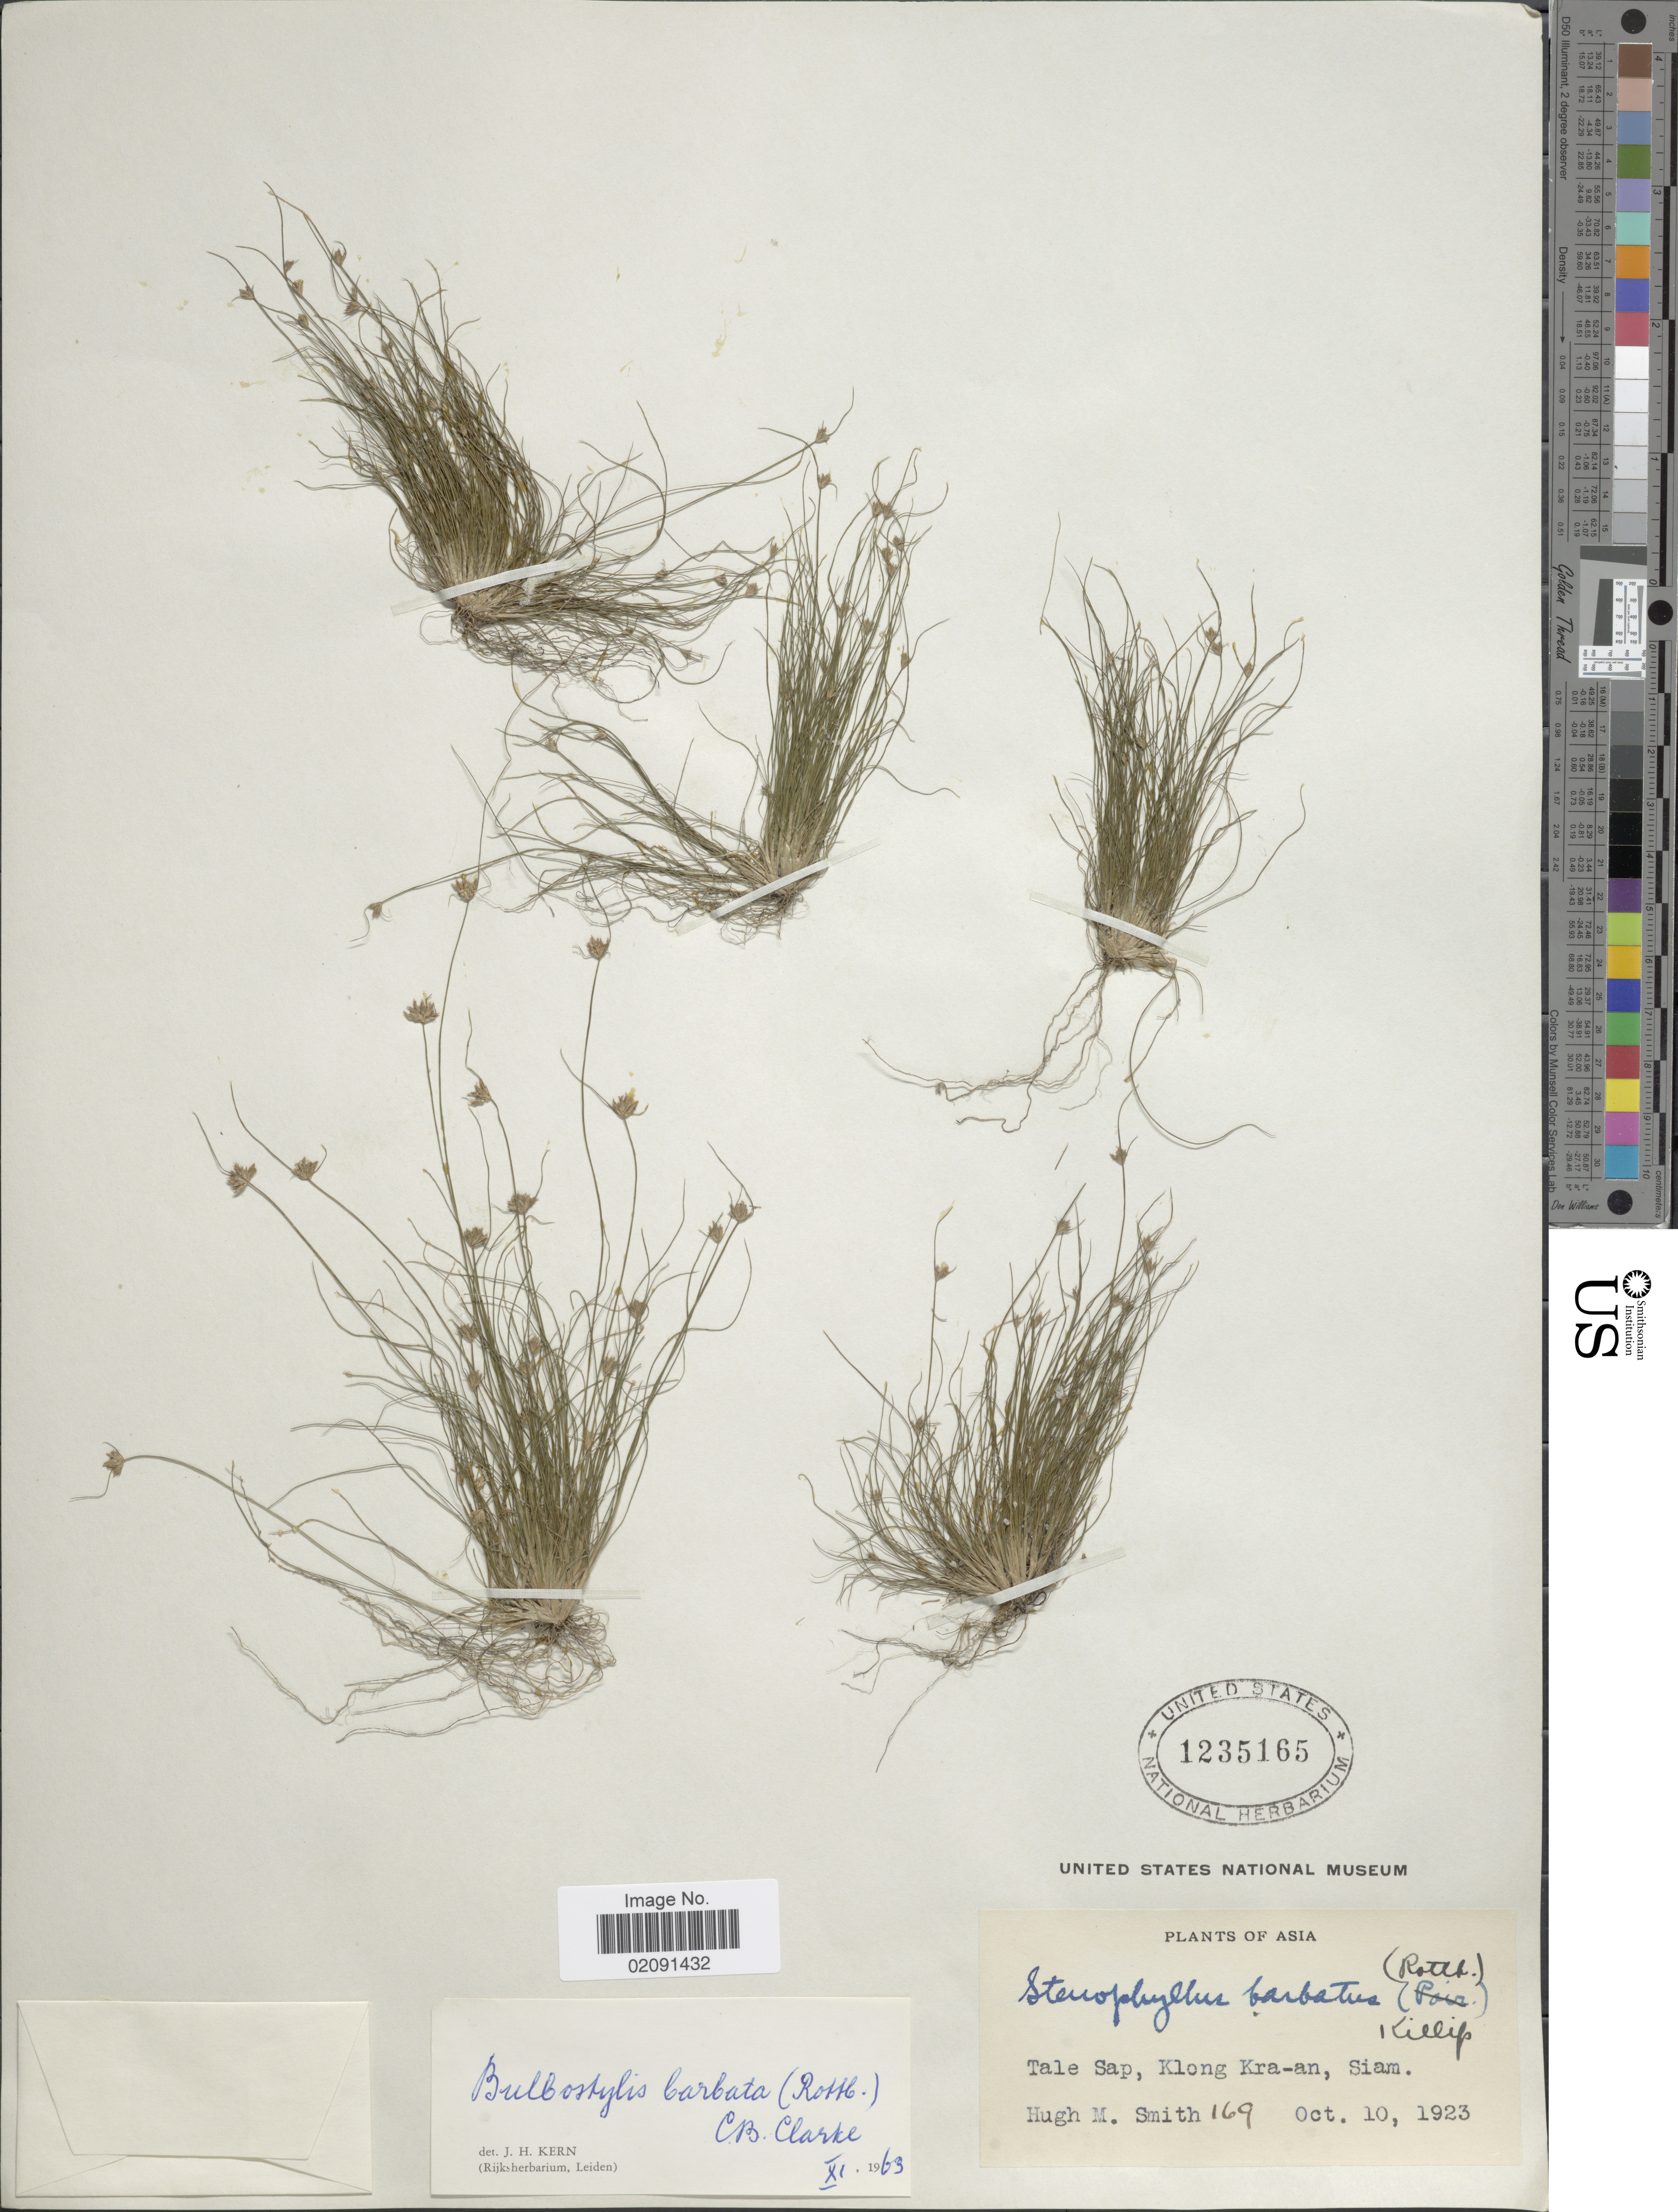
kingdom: Plantae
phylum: Tracheophyta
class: Liliopsida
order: Poales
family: Cyperaceae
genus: Bulbostylis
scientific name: Bulbostylis barbata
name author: (Rottb.) C.B. Clarke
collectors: H. M. Smith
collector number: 169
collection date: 1923-10-10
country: Thailand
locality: Tale Sap, Klong Kra-an, Siam.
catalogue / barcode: US 1235165